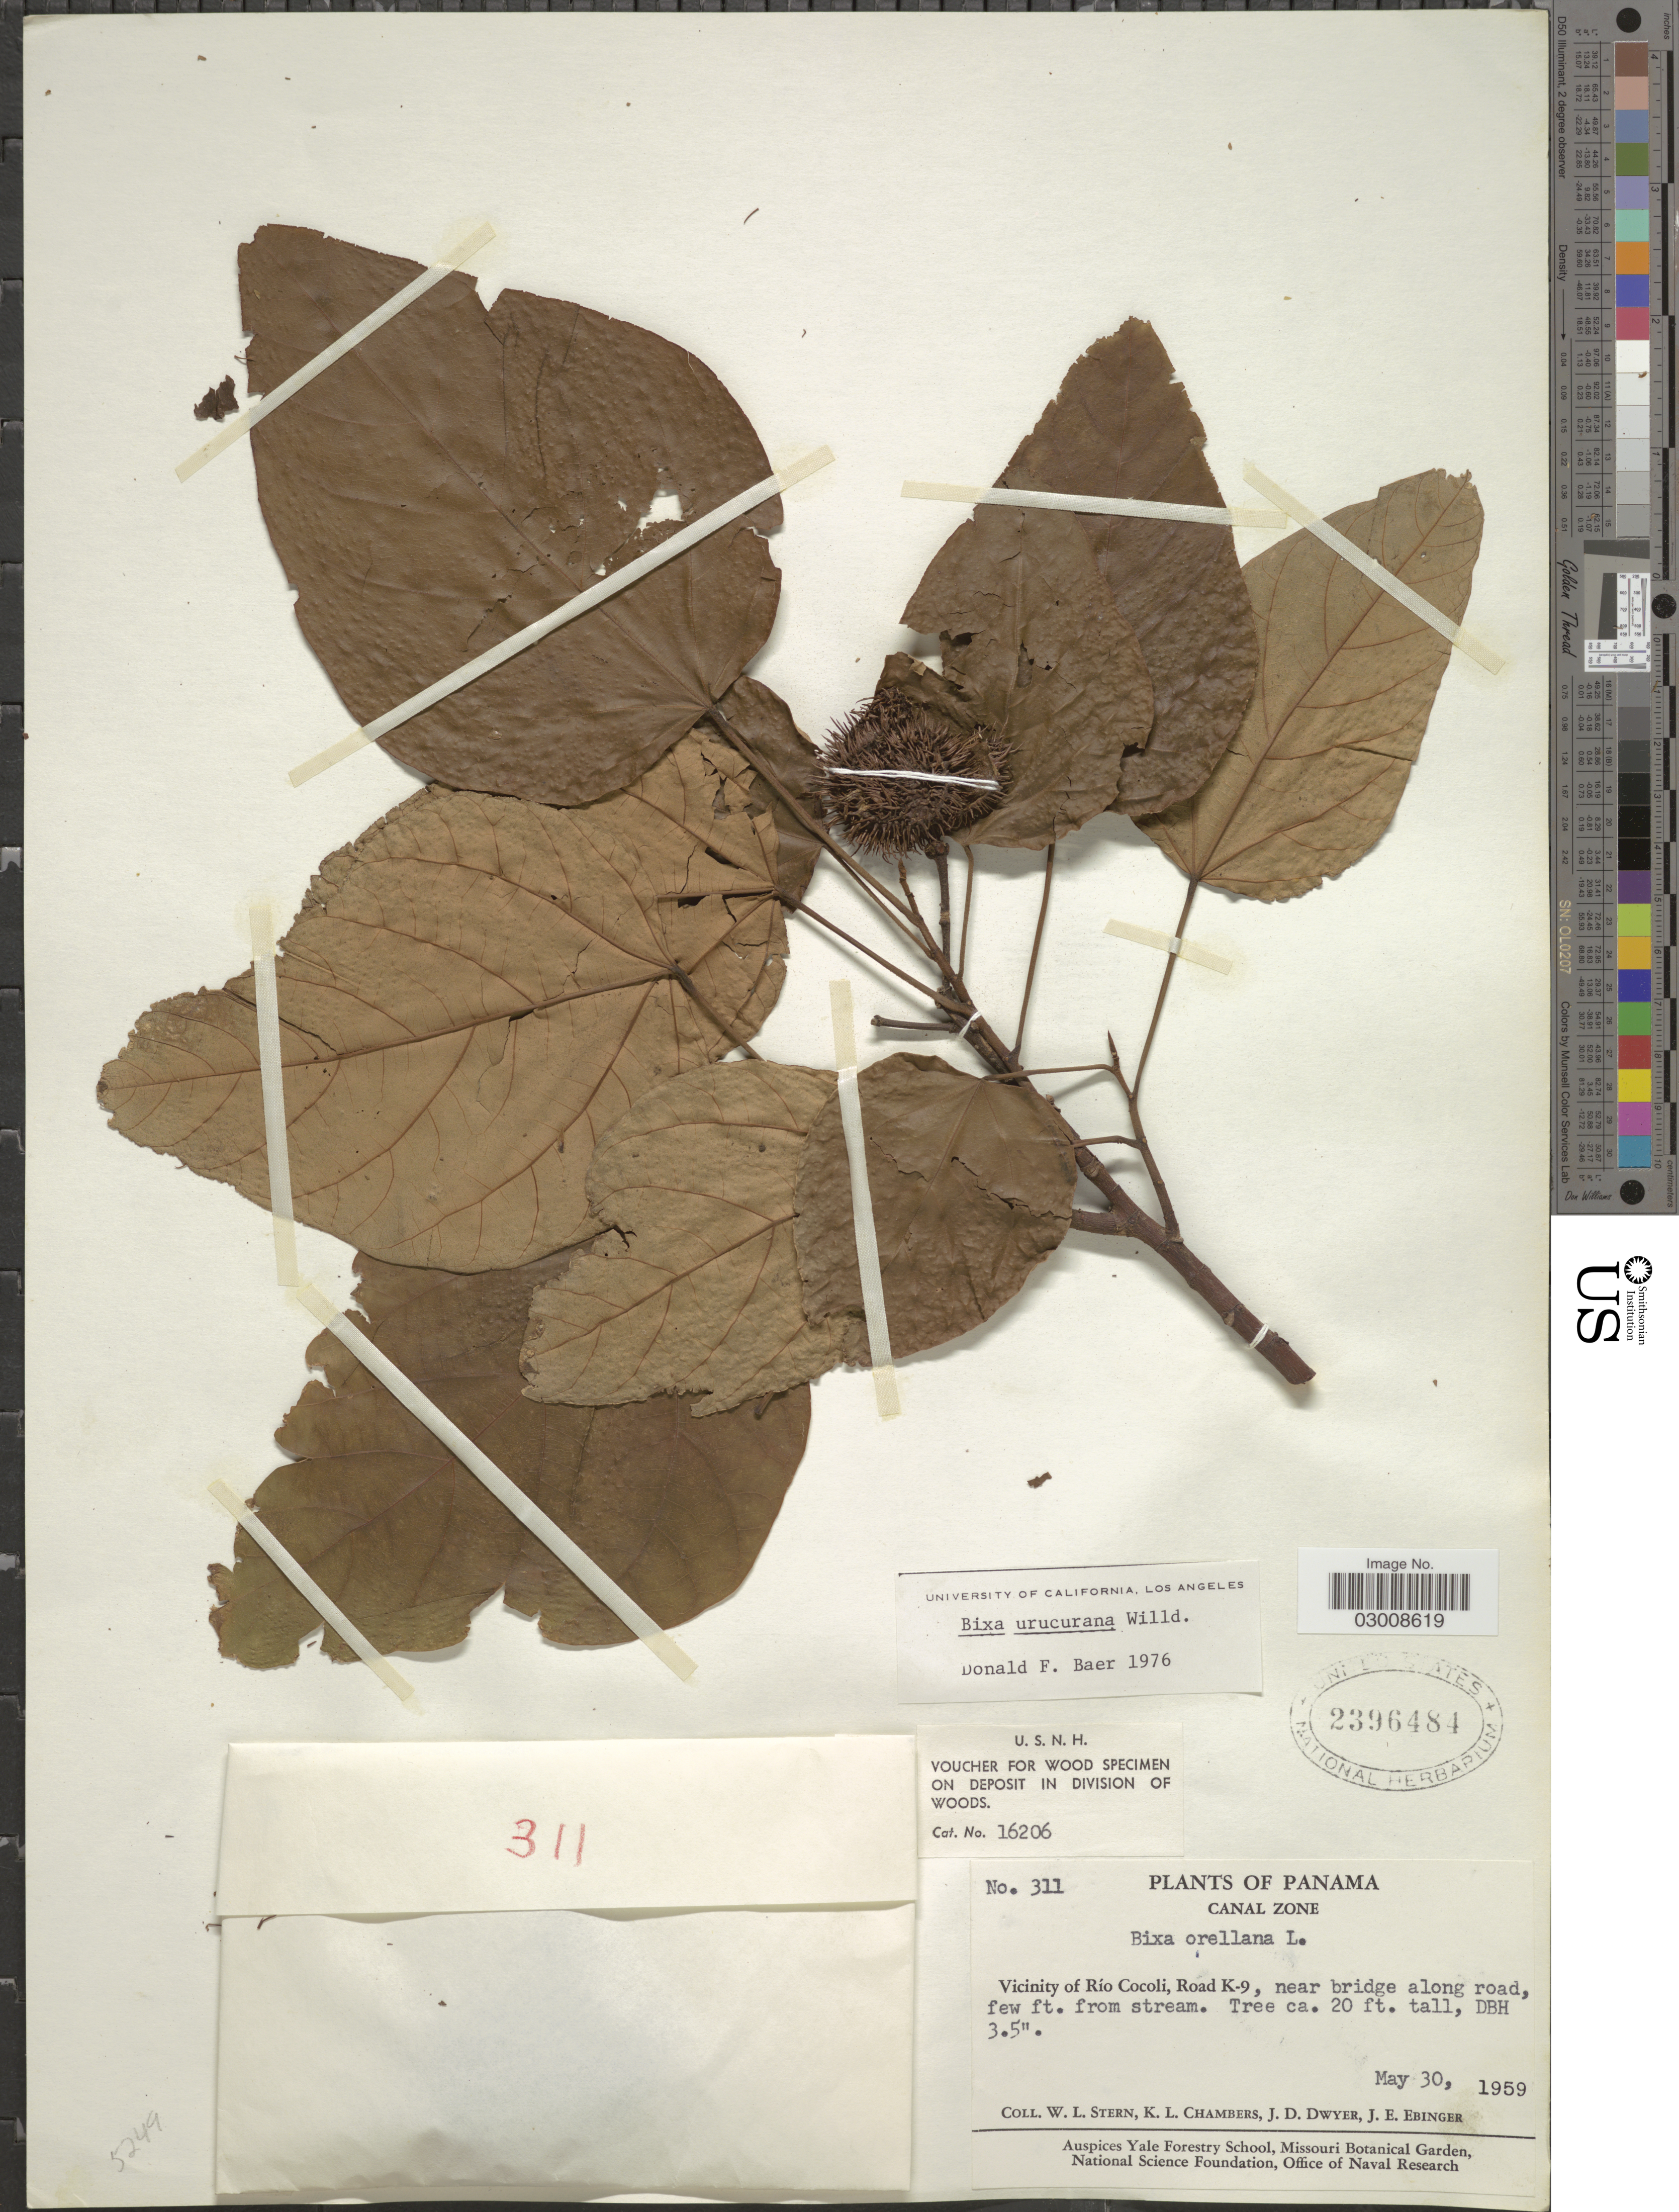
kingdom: Plantae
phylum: Tracheophyta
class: Magnoliopsida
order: Malvales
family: Bixaceae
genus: Bixa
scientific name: Bixa urucurana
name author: Willd.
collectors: W. L. Stern, K. Chambers, J. D. Dwyer & J. Ebinger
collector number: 311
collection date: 1959-05-30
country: Panama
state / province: Panamá Oeste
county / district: Canal Zone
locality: Vicinity of Río Cocoli, Road K-9, near bridge along road, few ft. from stream.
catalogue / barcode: US 2396484